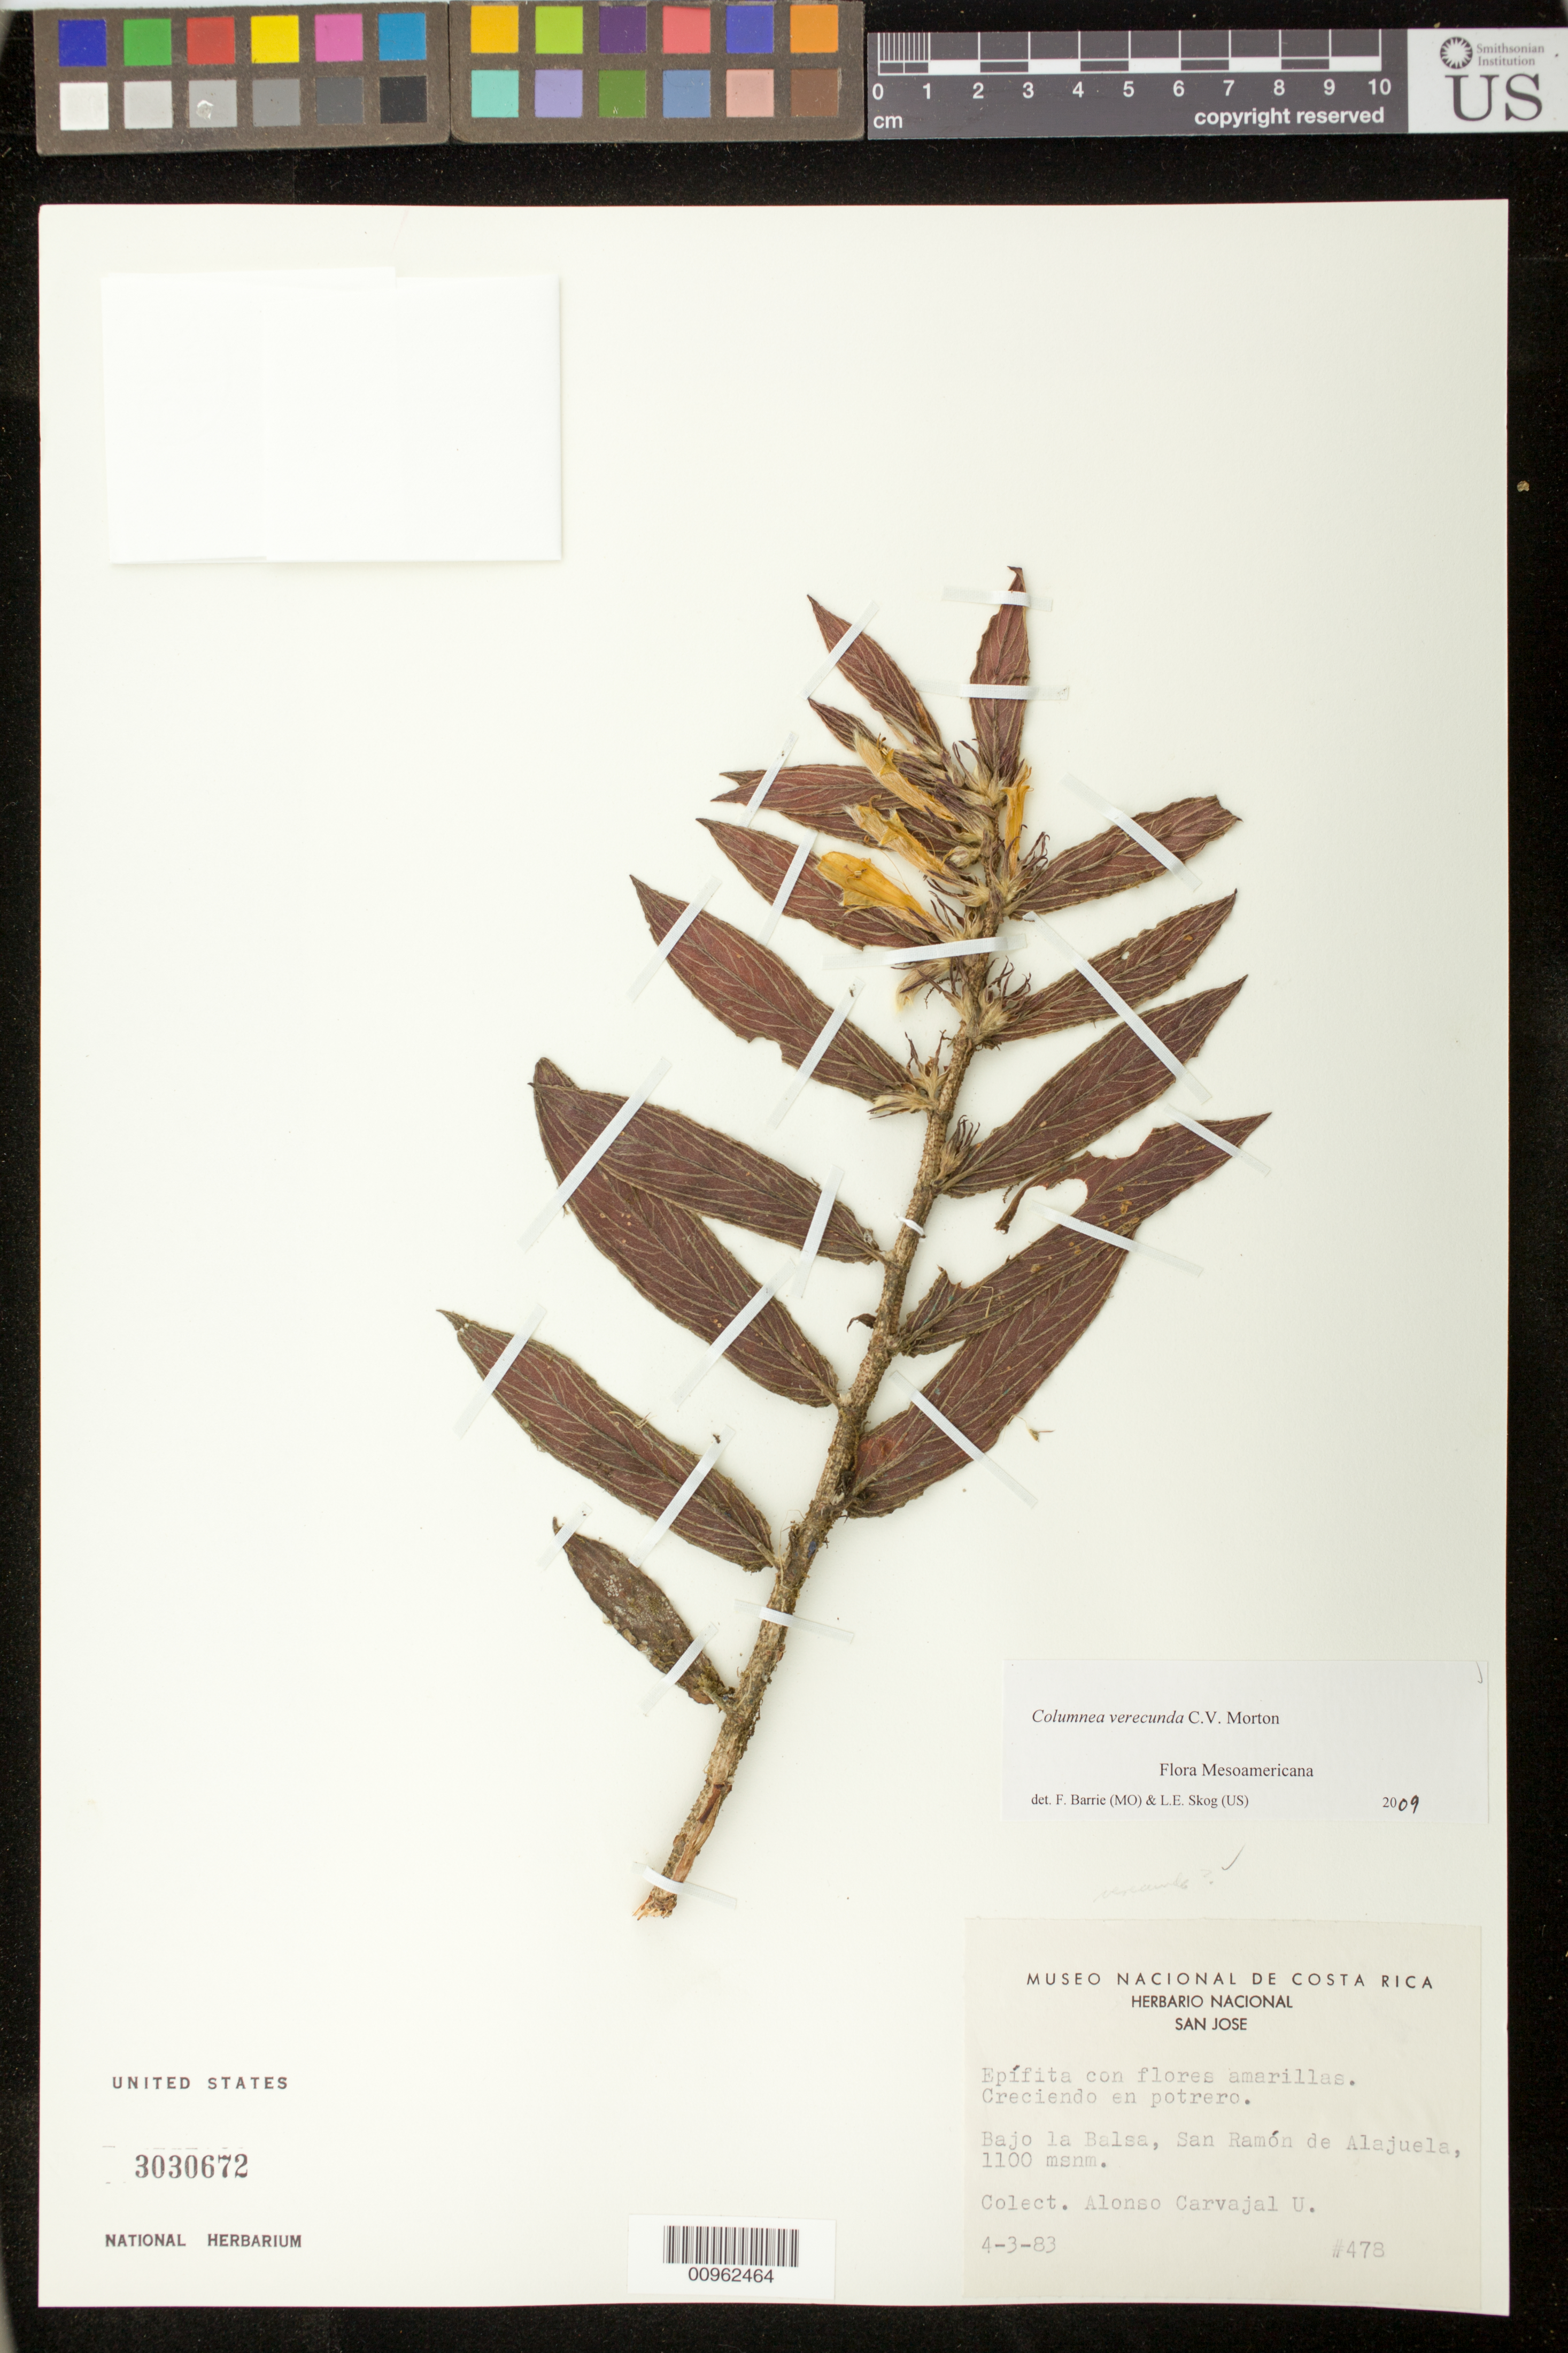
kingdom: Plantae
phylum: Tracheophyta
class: Magnoliopsida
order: Lamiales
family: Gesneriaceae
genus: Columnea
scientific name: Columnea verecunda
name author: C.V. Morton in Standl.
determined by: Barrie, F. R.; Skog, Laurence E.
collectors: A. Carvajal U.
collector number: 478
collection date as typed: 04 Mar 1983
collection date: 1983-03-04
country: Costa Rica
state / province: Alajuela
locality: Bajo la Balsa, San Ramón de Alajuela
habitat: Creciendo en potrero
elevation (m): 1100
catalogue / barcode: US 3030672